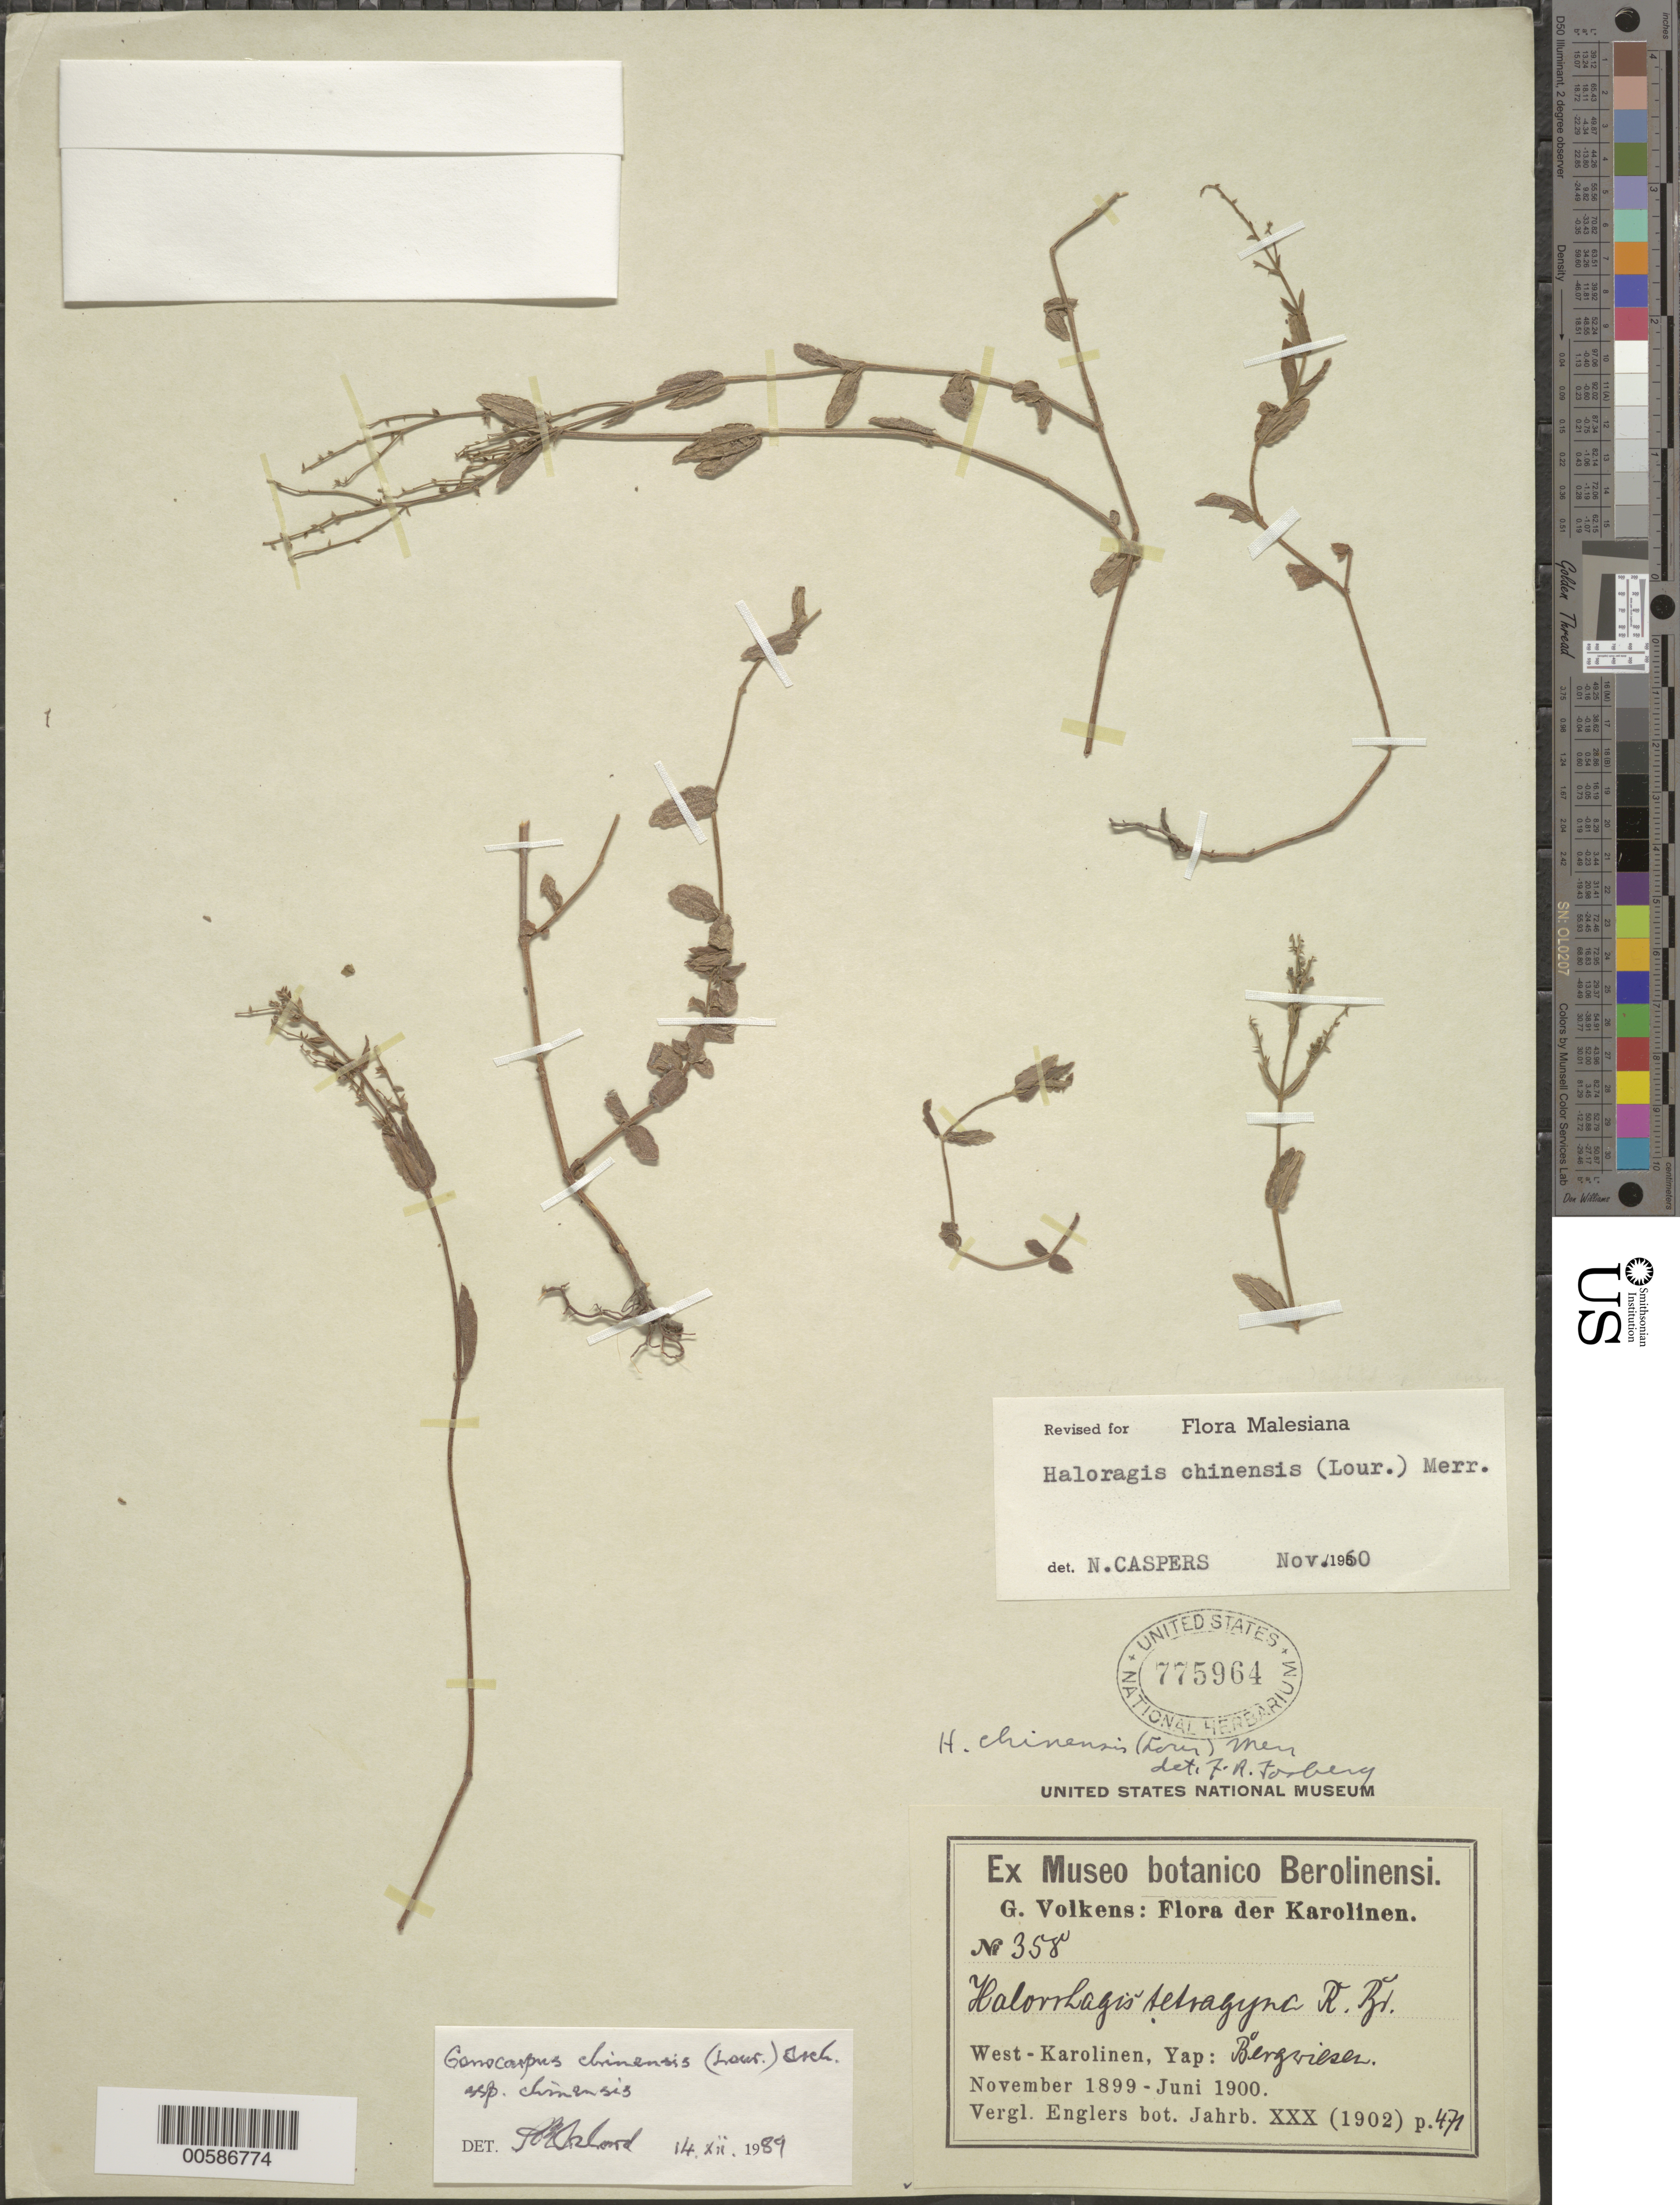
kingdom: Plantae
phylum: Tracheophyta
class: Magnoliopsida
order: Saxifragales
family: Haloragaceae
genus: Gonocarpus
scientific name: Gonocarpus chinensis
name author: (Lour.) Orchard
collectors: G. Volkens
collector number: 358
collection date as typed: Nov 1899 to -- Jun 1900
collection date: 1899-11/1900-06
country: Micronesia, Federated States of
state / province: Yap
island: Yap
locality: Bergwiesen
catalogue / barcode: US 775964